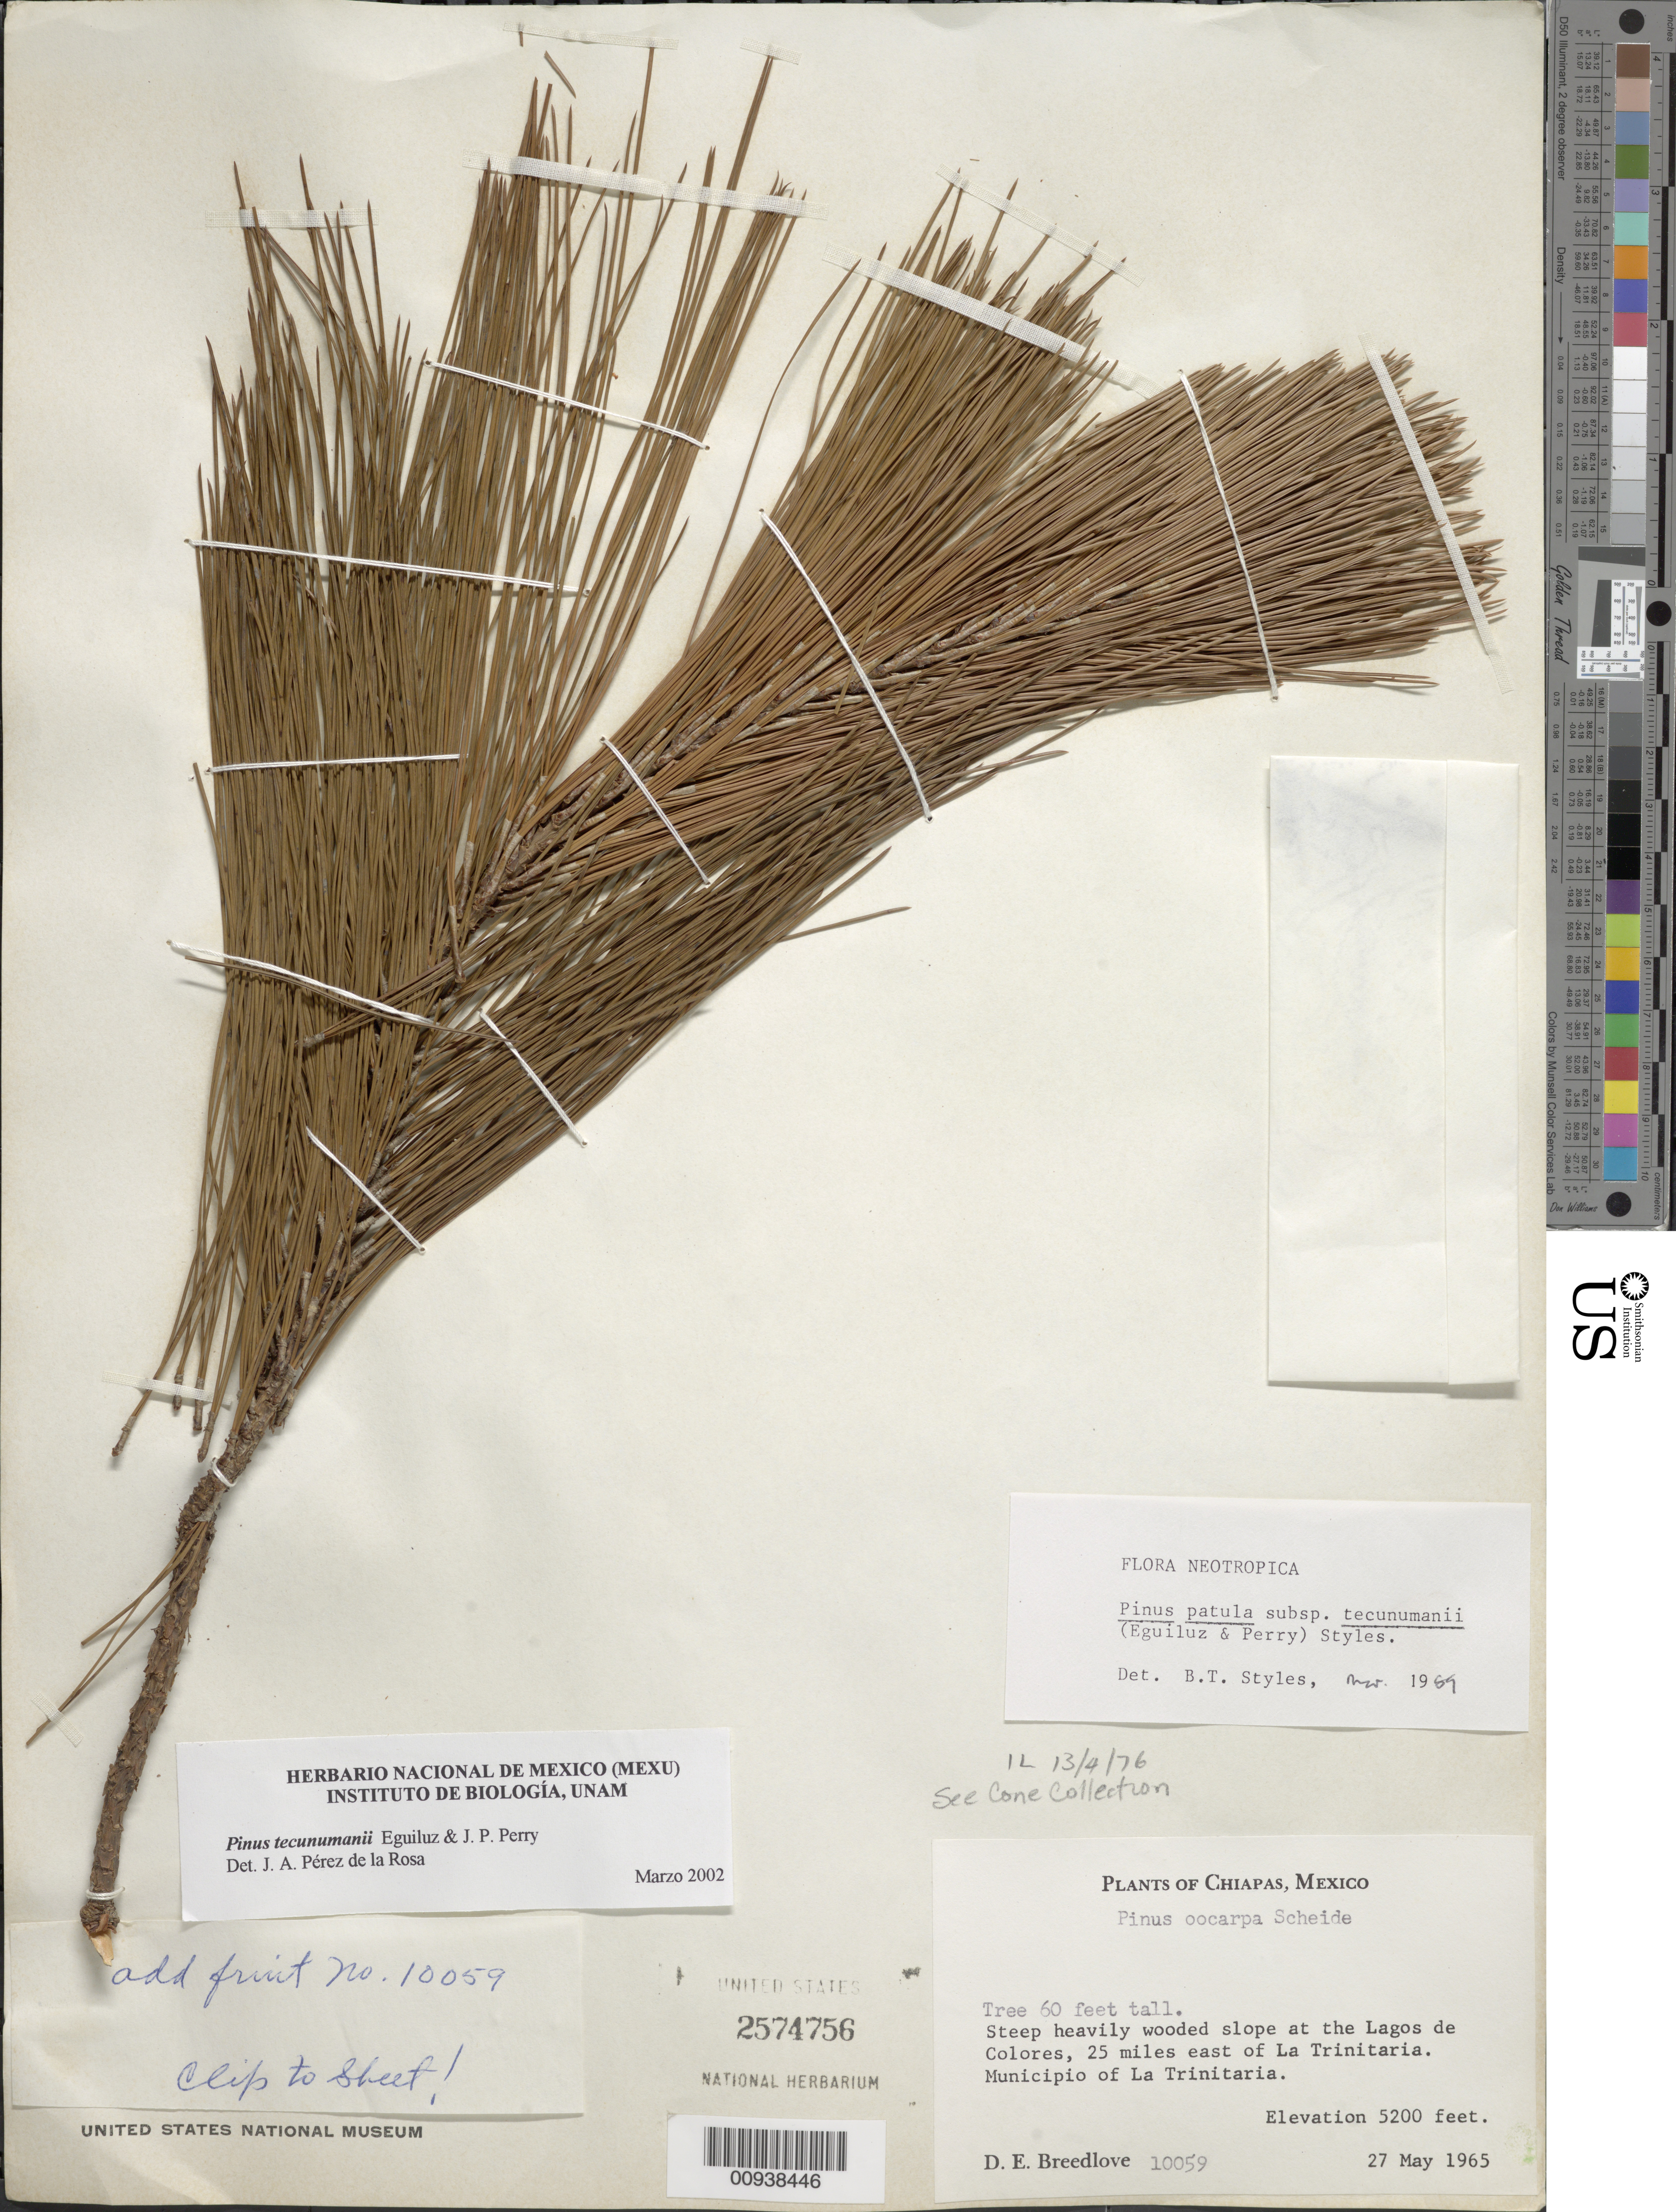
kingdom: Plantae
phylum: Tracheophyta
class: Pinopsida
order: Pinales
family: Pinaceae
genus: Pinus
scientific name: Pinus tecunumanii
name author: F. Schwerdtf. ex Eguiluz & J.P. Perry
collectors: D. E. Breedlove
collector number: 10059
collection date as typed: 27 May 1965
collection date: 1965-05-27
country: Mexico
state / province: Chiapas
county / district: Trinitaria, La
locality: At the Lagos de Colores, 25 miles east of La Trinitaria.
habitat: Steep heavily wooded slope.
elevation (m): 1585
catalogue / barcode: US 2574756